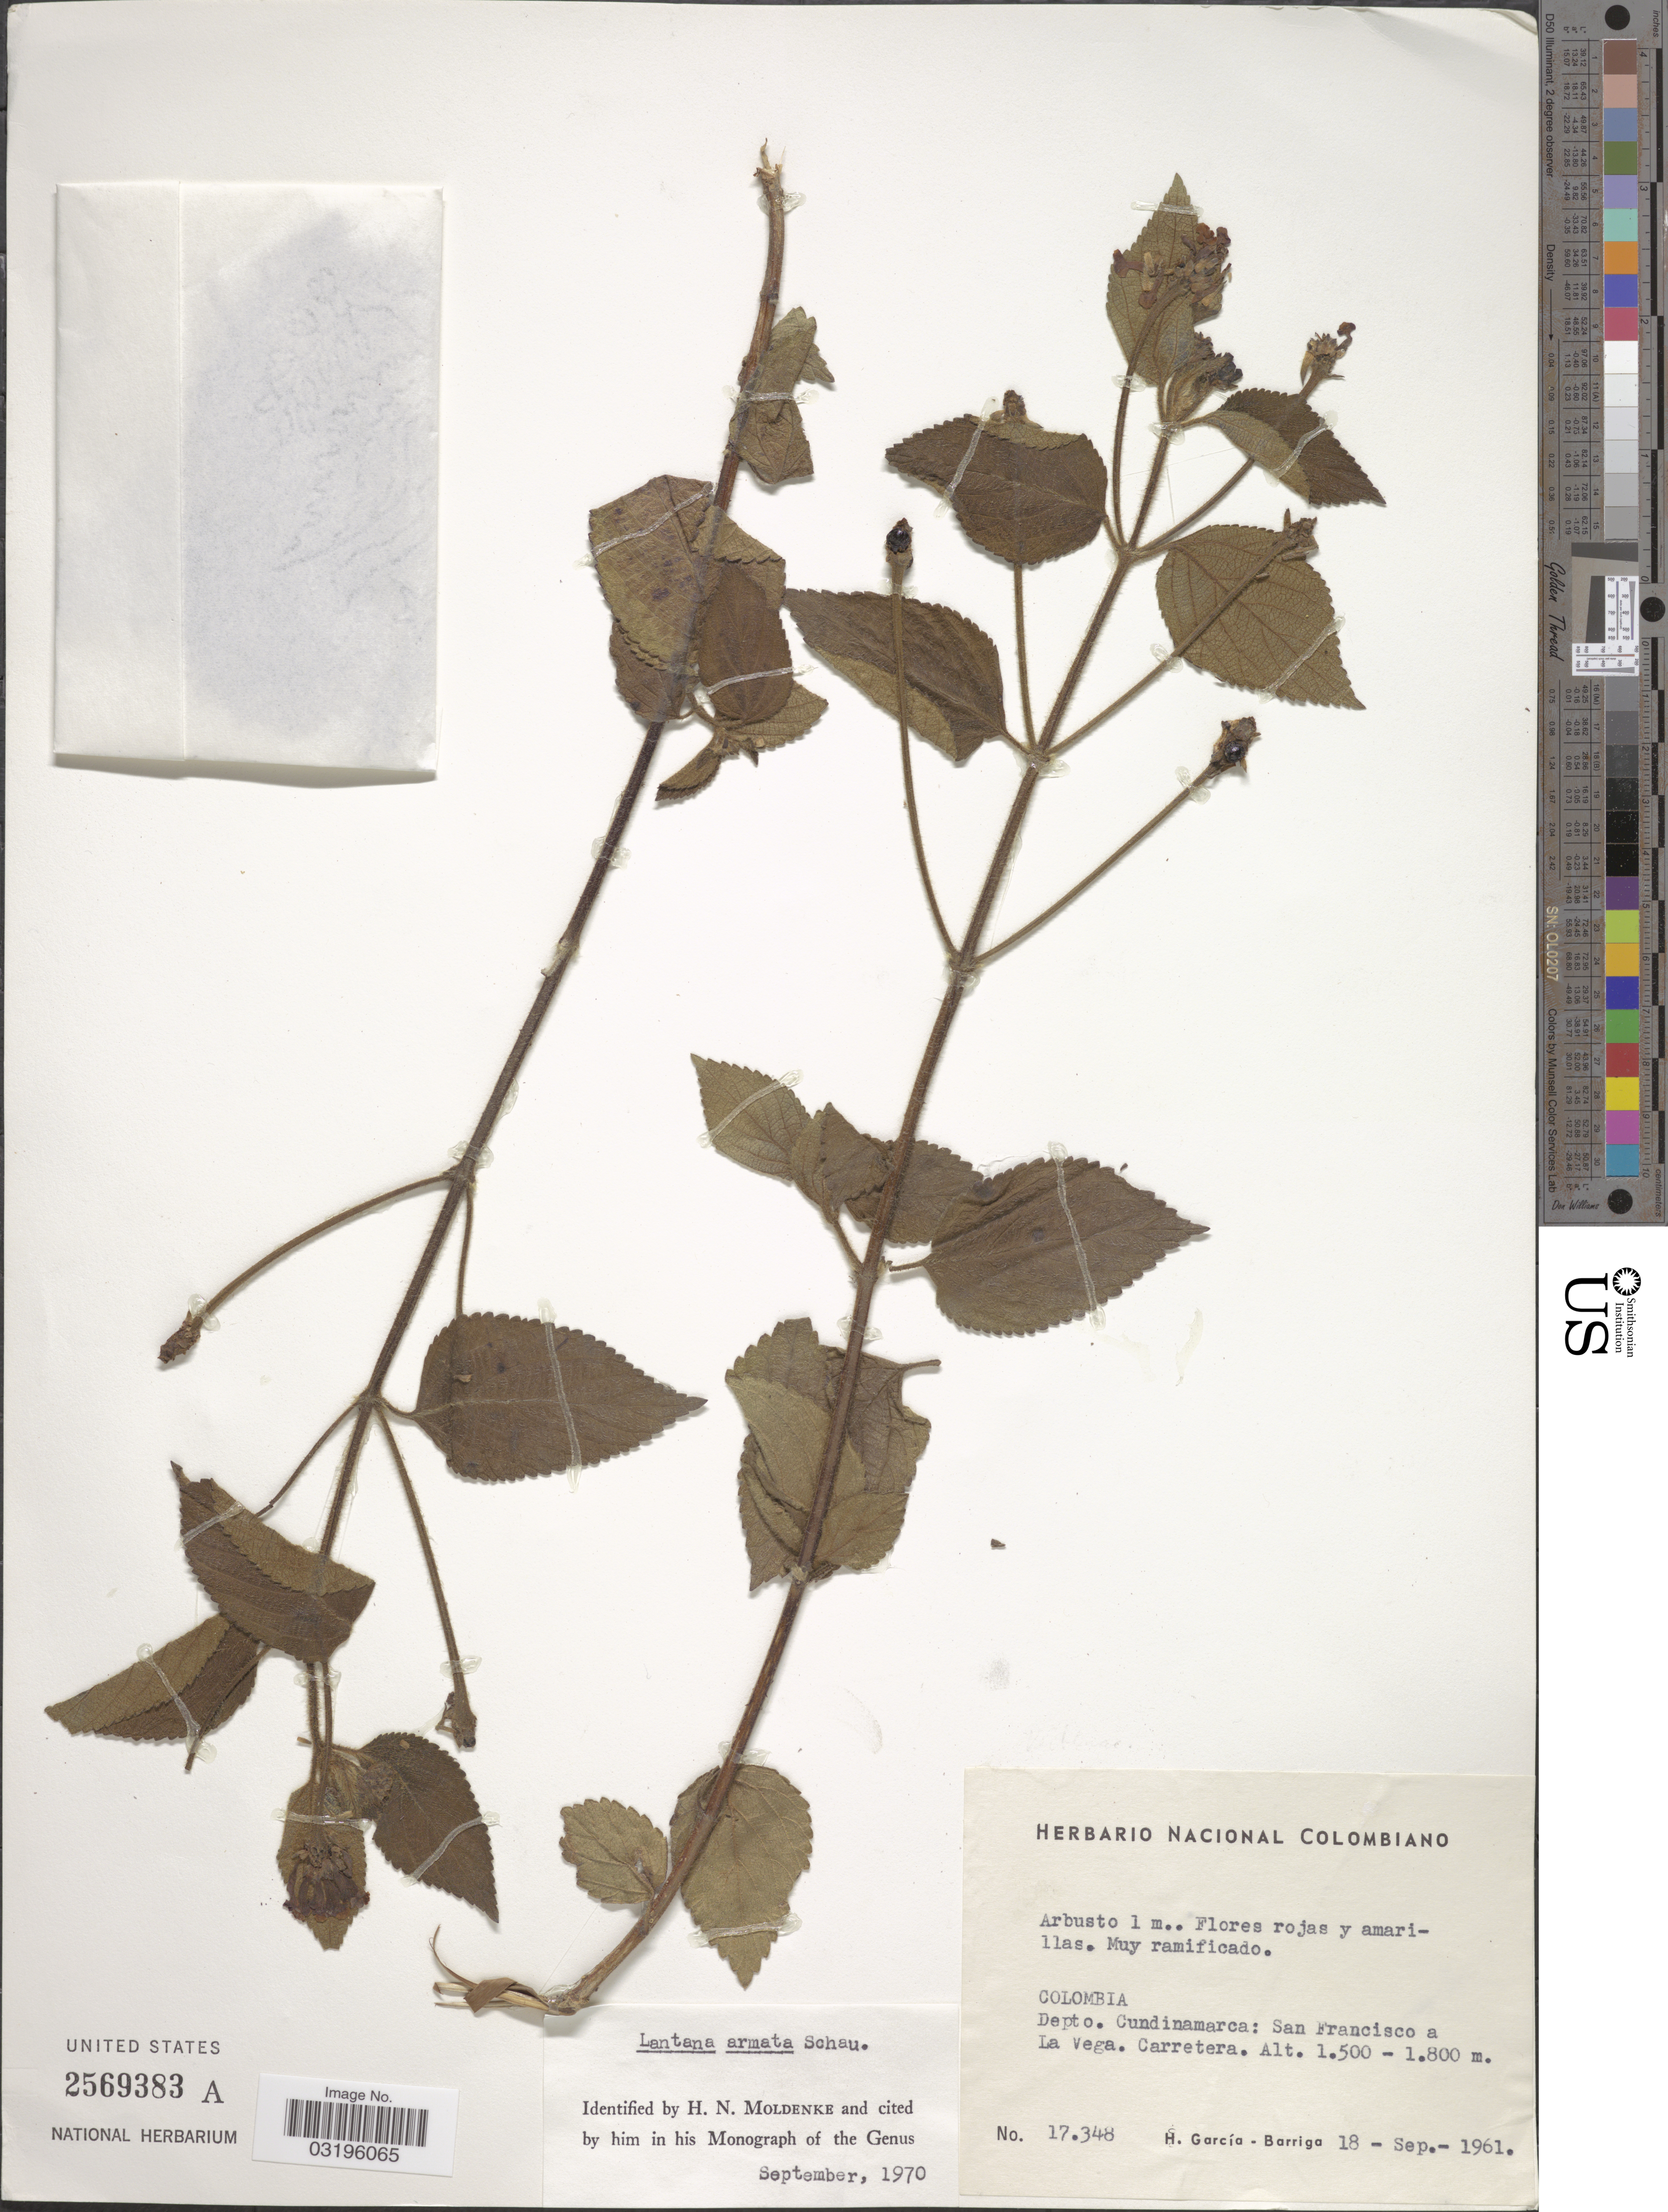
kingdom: Plantae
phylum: Tracheophyta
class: Magnoliopsida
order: Lamiales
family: Verbenaceae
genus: Lantana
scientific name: Lantana x armata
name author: Schauer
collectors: H. García Barriga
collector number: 17348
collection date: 1961-09-18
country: Colombia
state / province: Cundinamarca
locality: Depto. Cundinamarca: San Francisco a La Vega. Carretera.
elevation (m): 1500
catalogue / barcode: US 2569383A